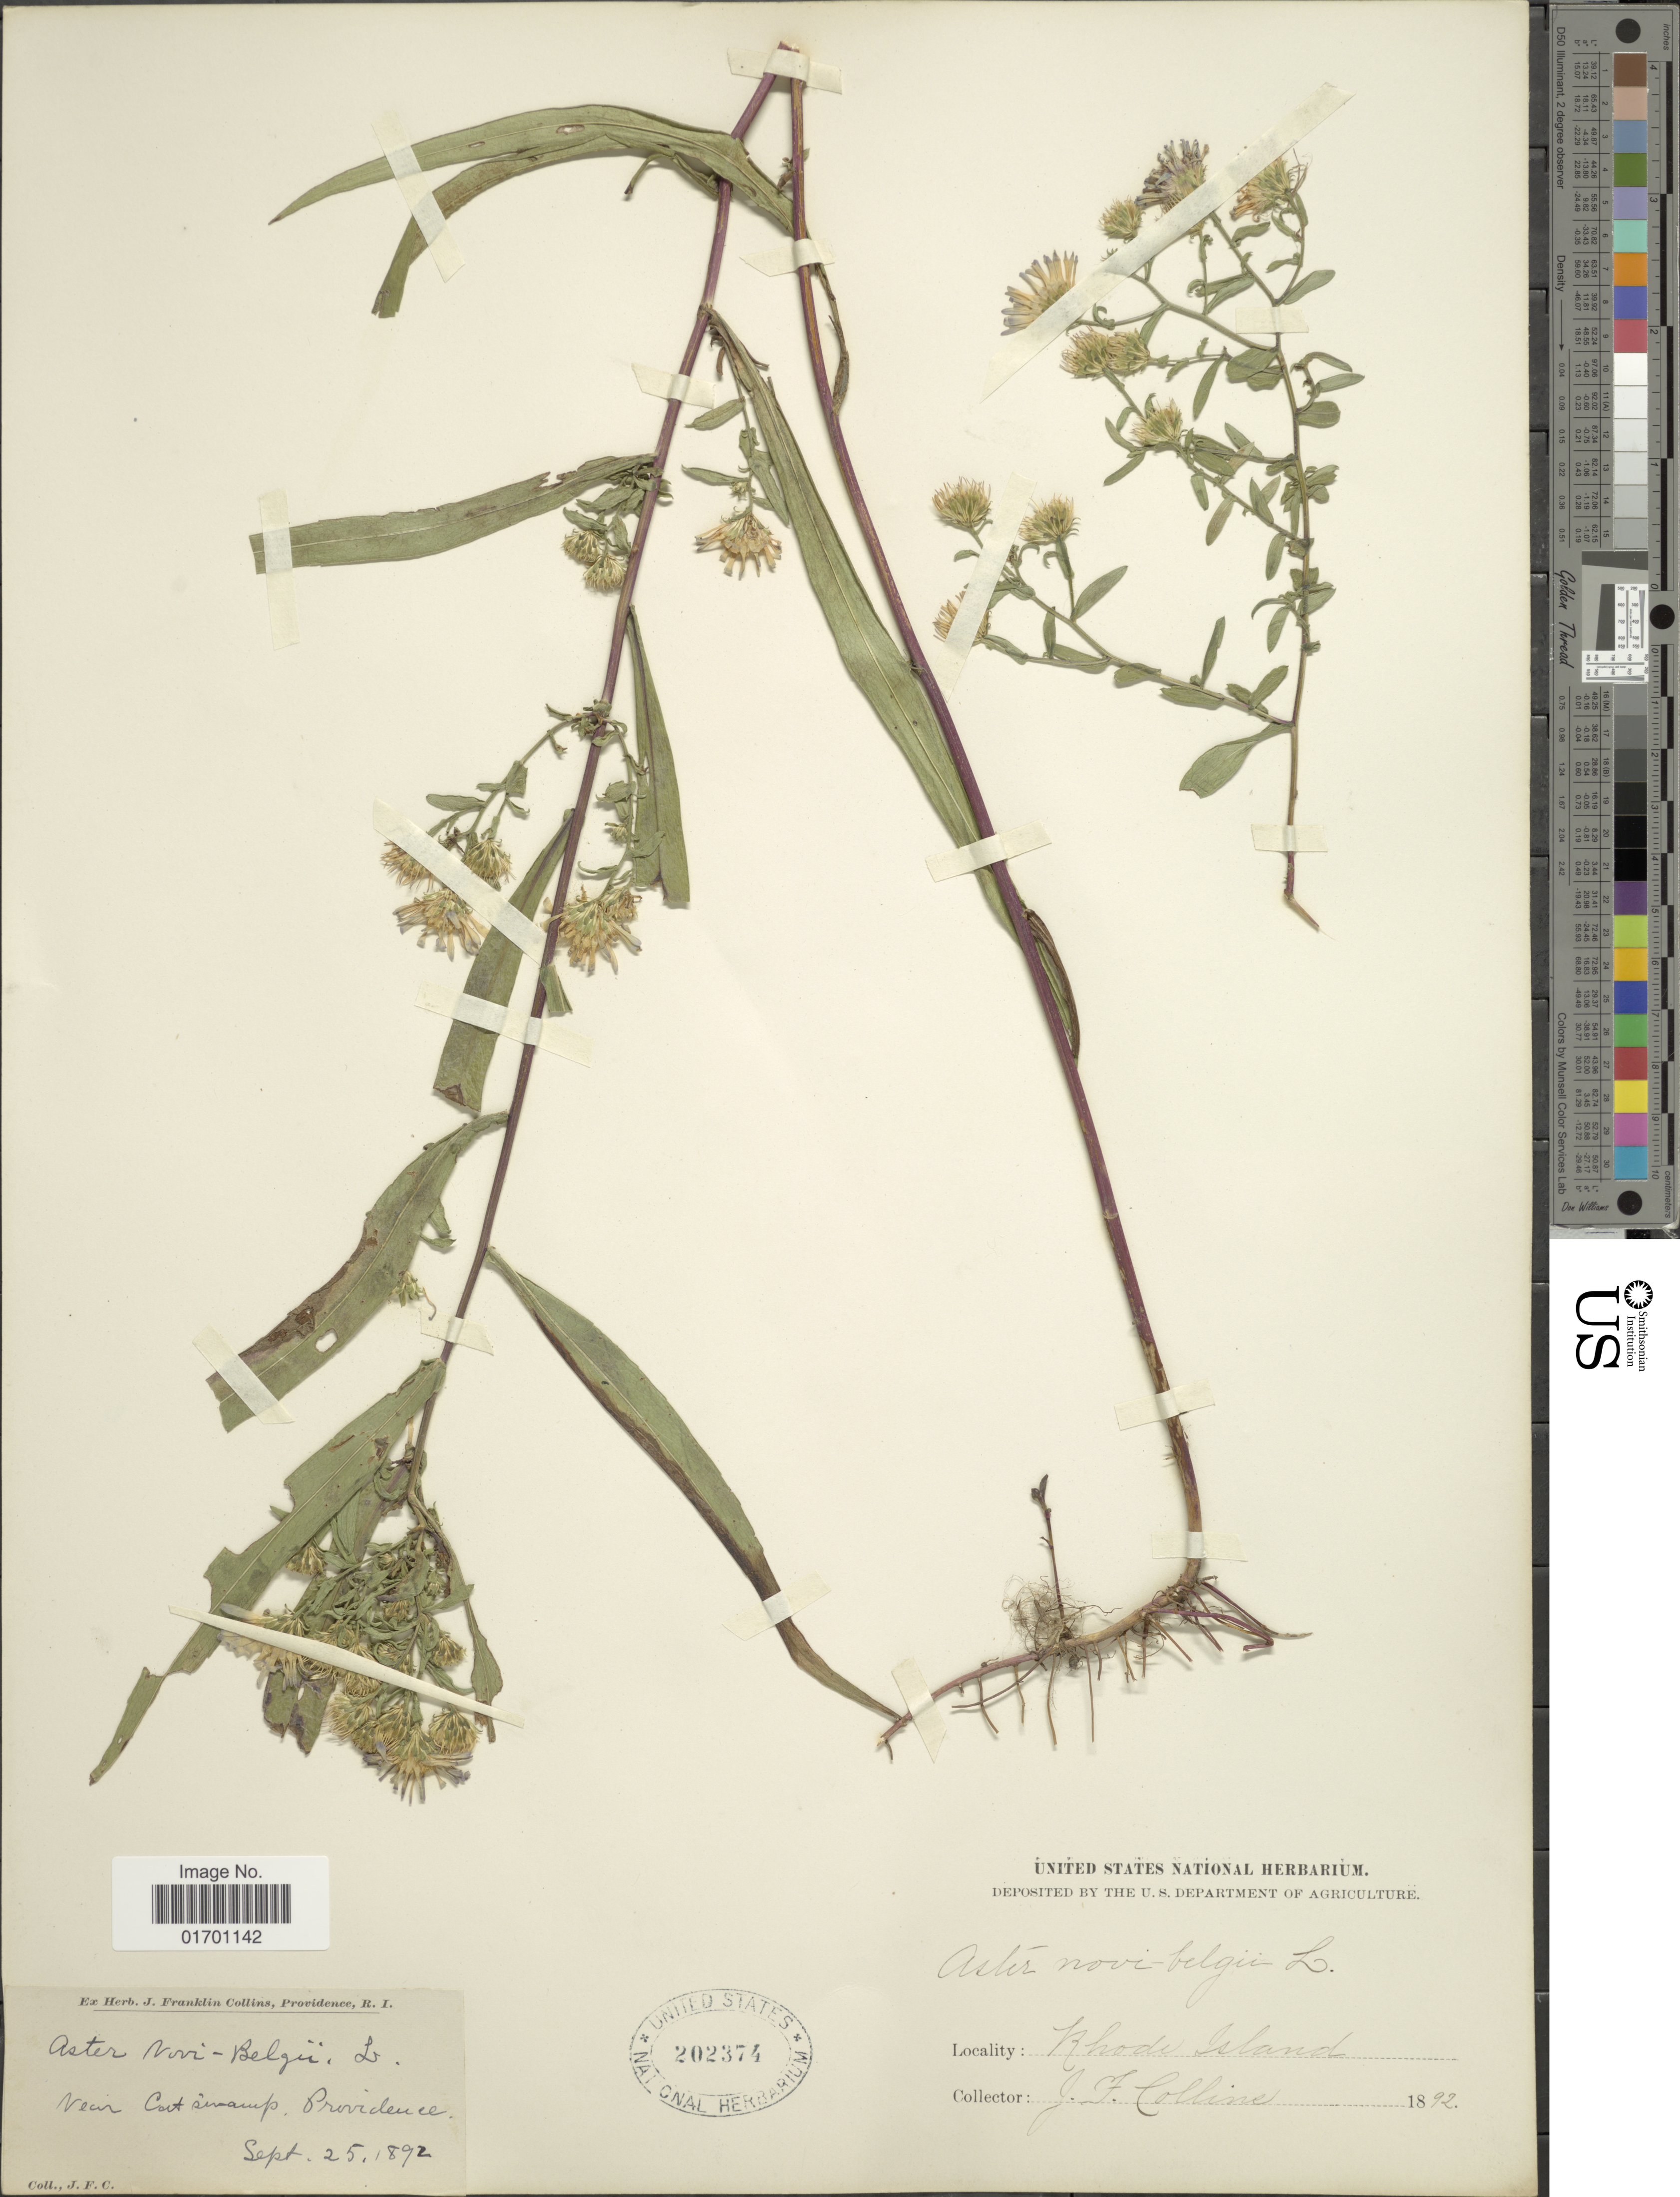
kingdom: Plantae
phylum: Tracheophyta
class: Magnoliopsida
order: Asterales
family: Asteraceae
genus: Symphyotrichum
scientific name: Symphyotrichum novi-belgii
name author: (L.) G.L. Nesom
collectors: J. Collins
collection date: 1892-09-25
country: United States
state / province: Rhode Island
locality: Near Cat swamp Providence.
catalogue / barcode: US 202374